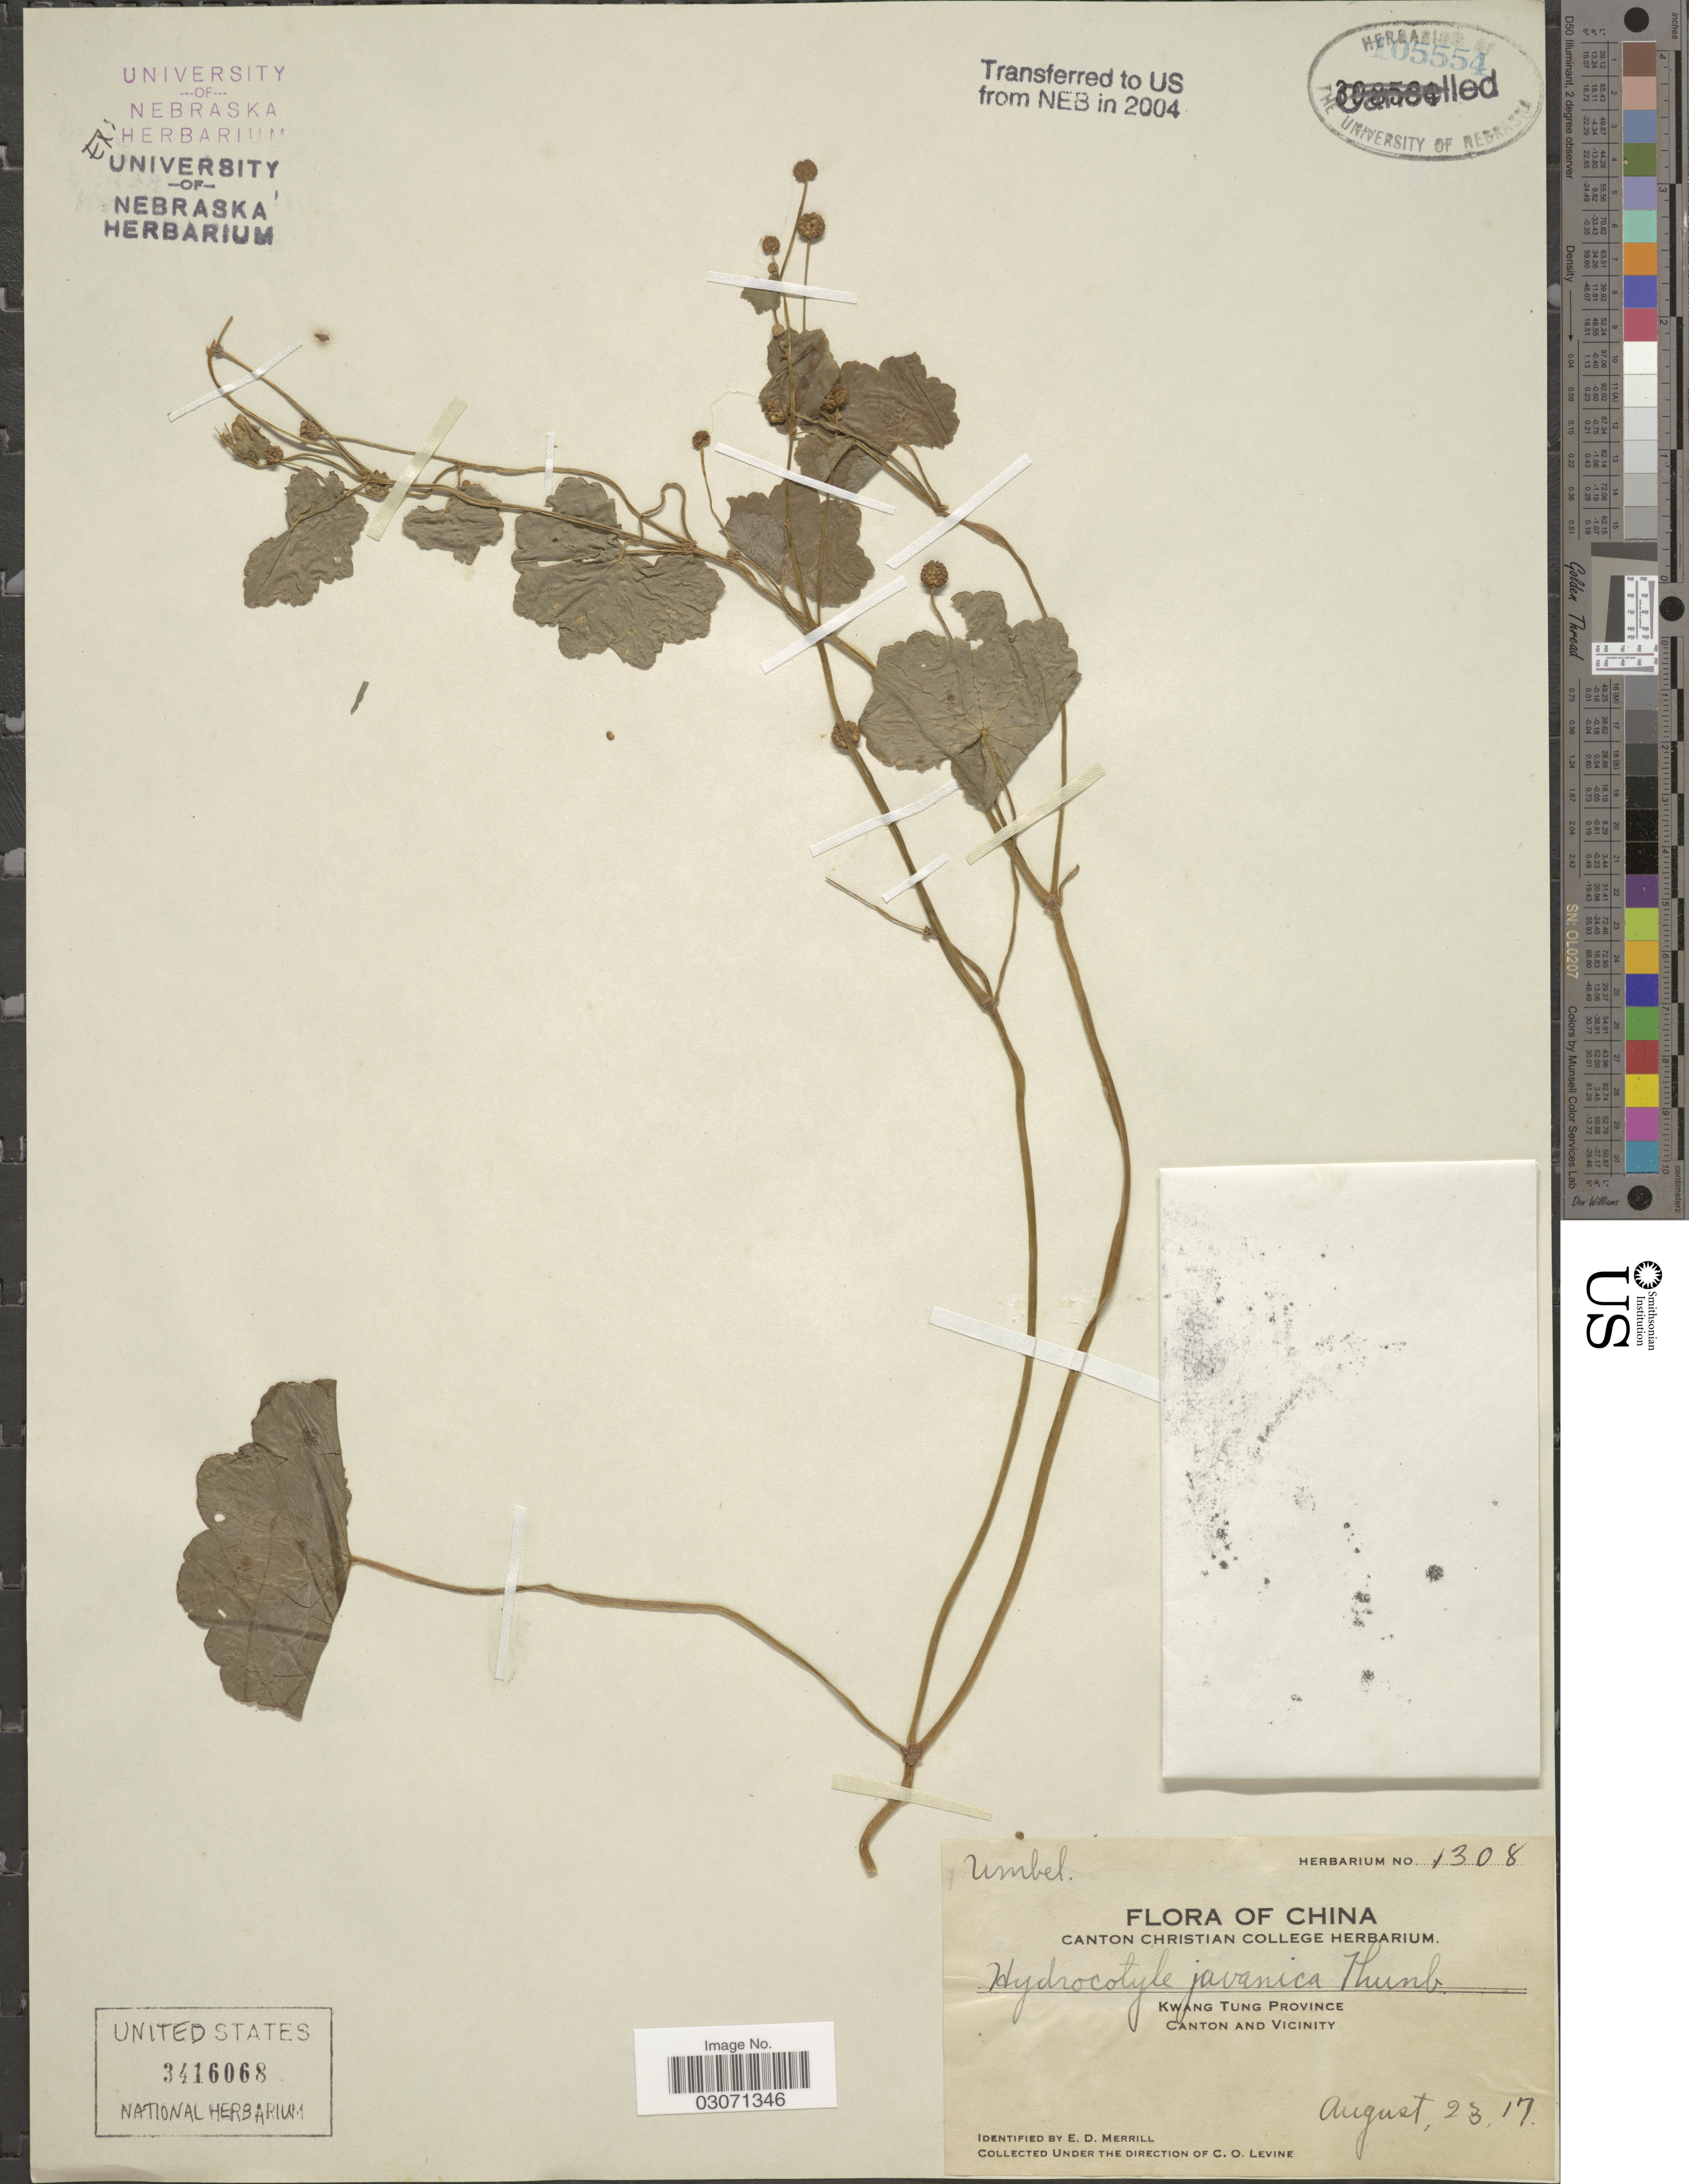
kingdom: Plantae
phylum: Tracheophyta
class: Magnoliopsida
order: Apiales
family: Araliaceae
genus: Hydrocotyle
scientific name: Hydrocotyle javanica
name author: Thunb.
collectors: E. D. Merrill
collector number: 1308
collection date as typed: Transcribed d/m/y: 23/8/17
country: China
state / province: Guangdong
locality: Canton and Vicinity.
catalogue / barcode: US 3416068